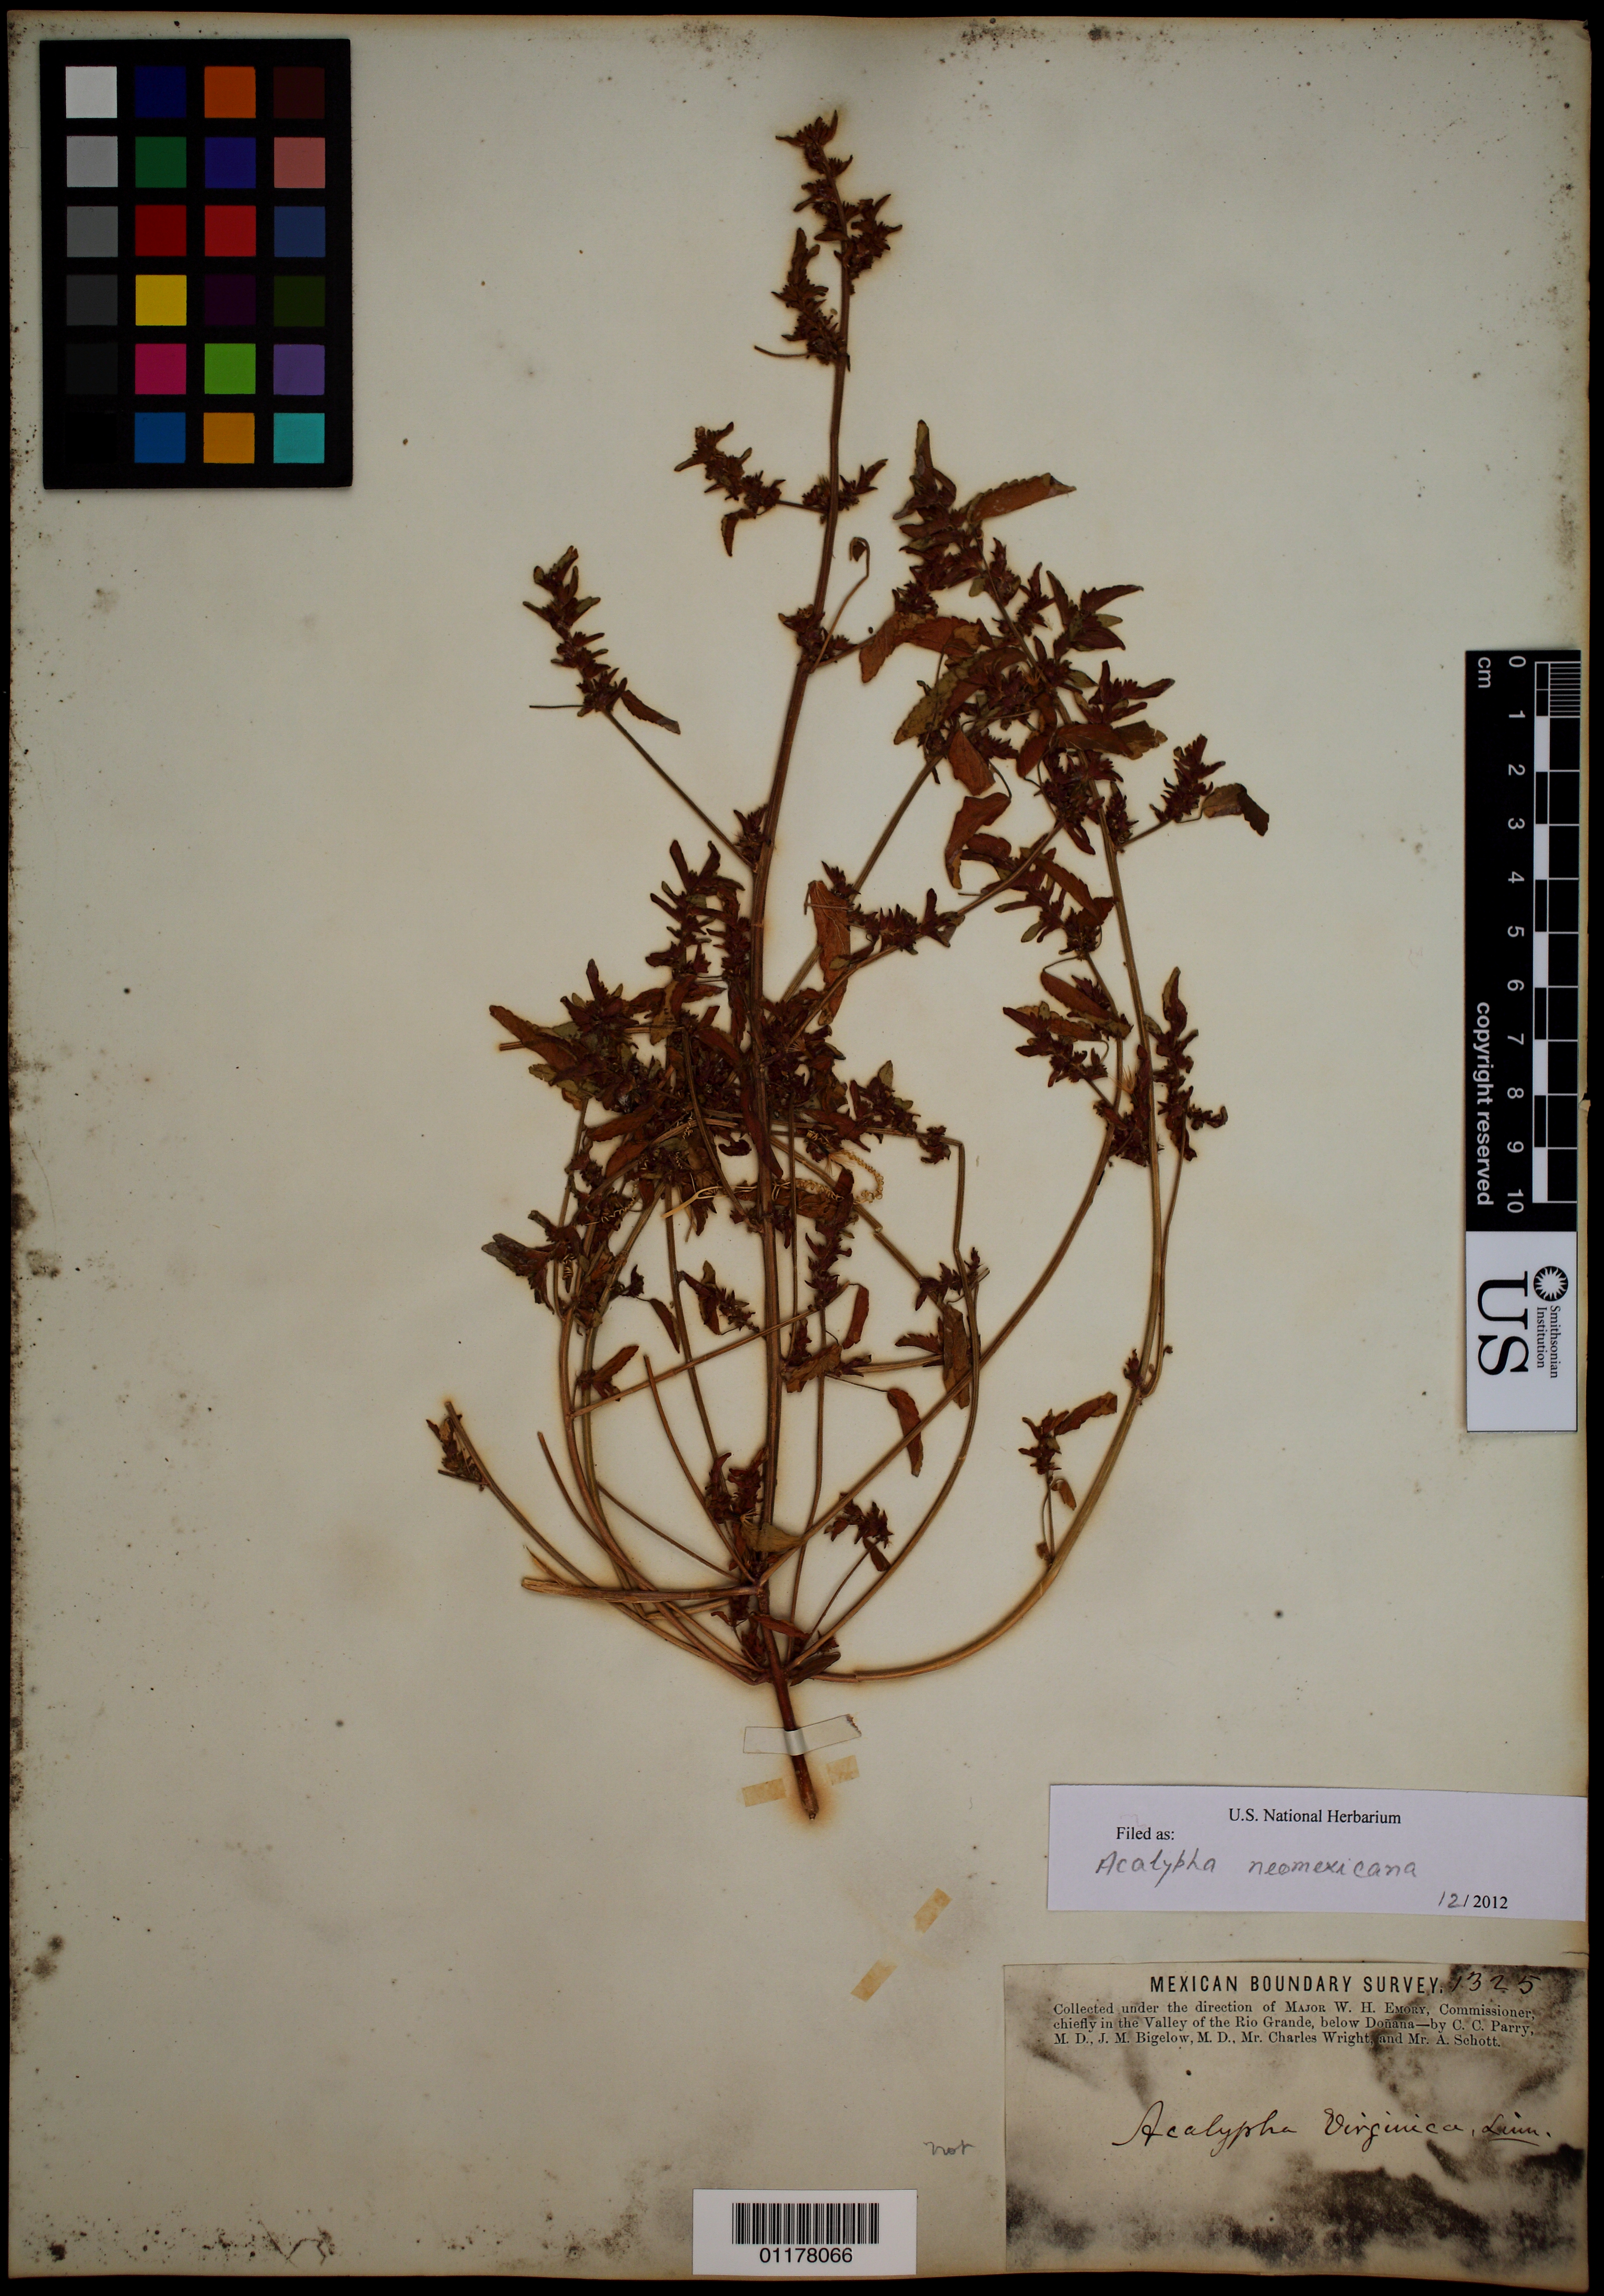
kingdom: Plantae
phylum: Tracheophyta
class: Magnoliopsida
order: Malpighiales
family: Euphorbiaceae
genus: Acalypha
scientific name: Acalypha neomexicana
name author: Müll. Arg.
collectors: C. C. Parry, J. M. Bigelow & J. M. Bigelow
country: United States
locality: In the valley of the Rio Grande.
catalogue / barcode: US 1